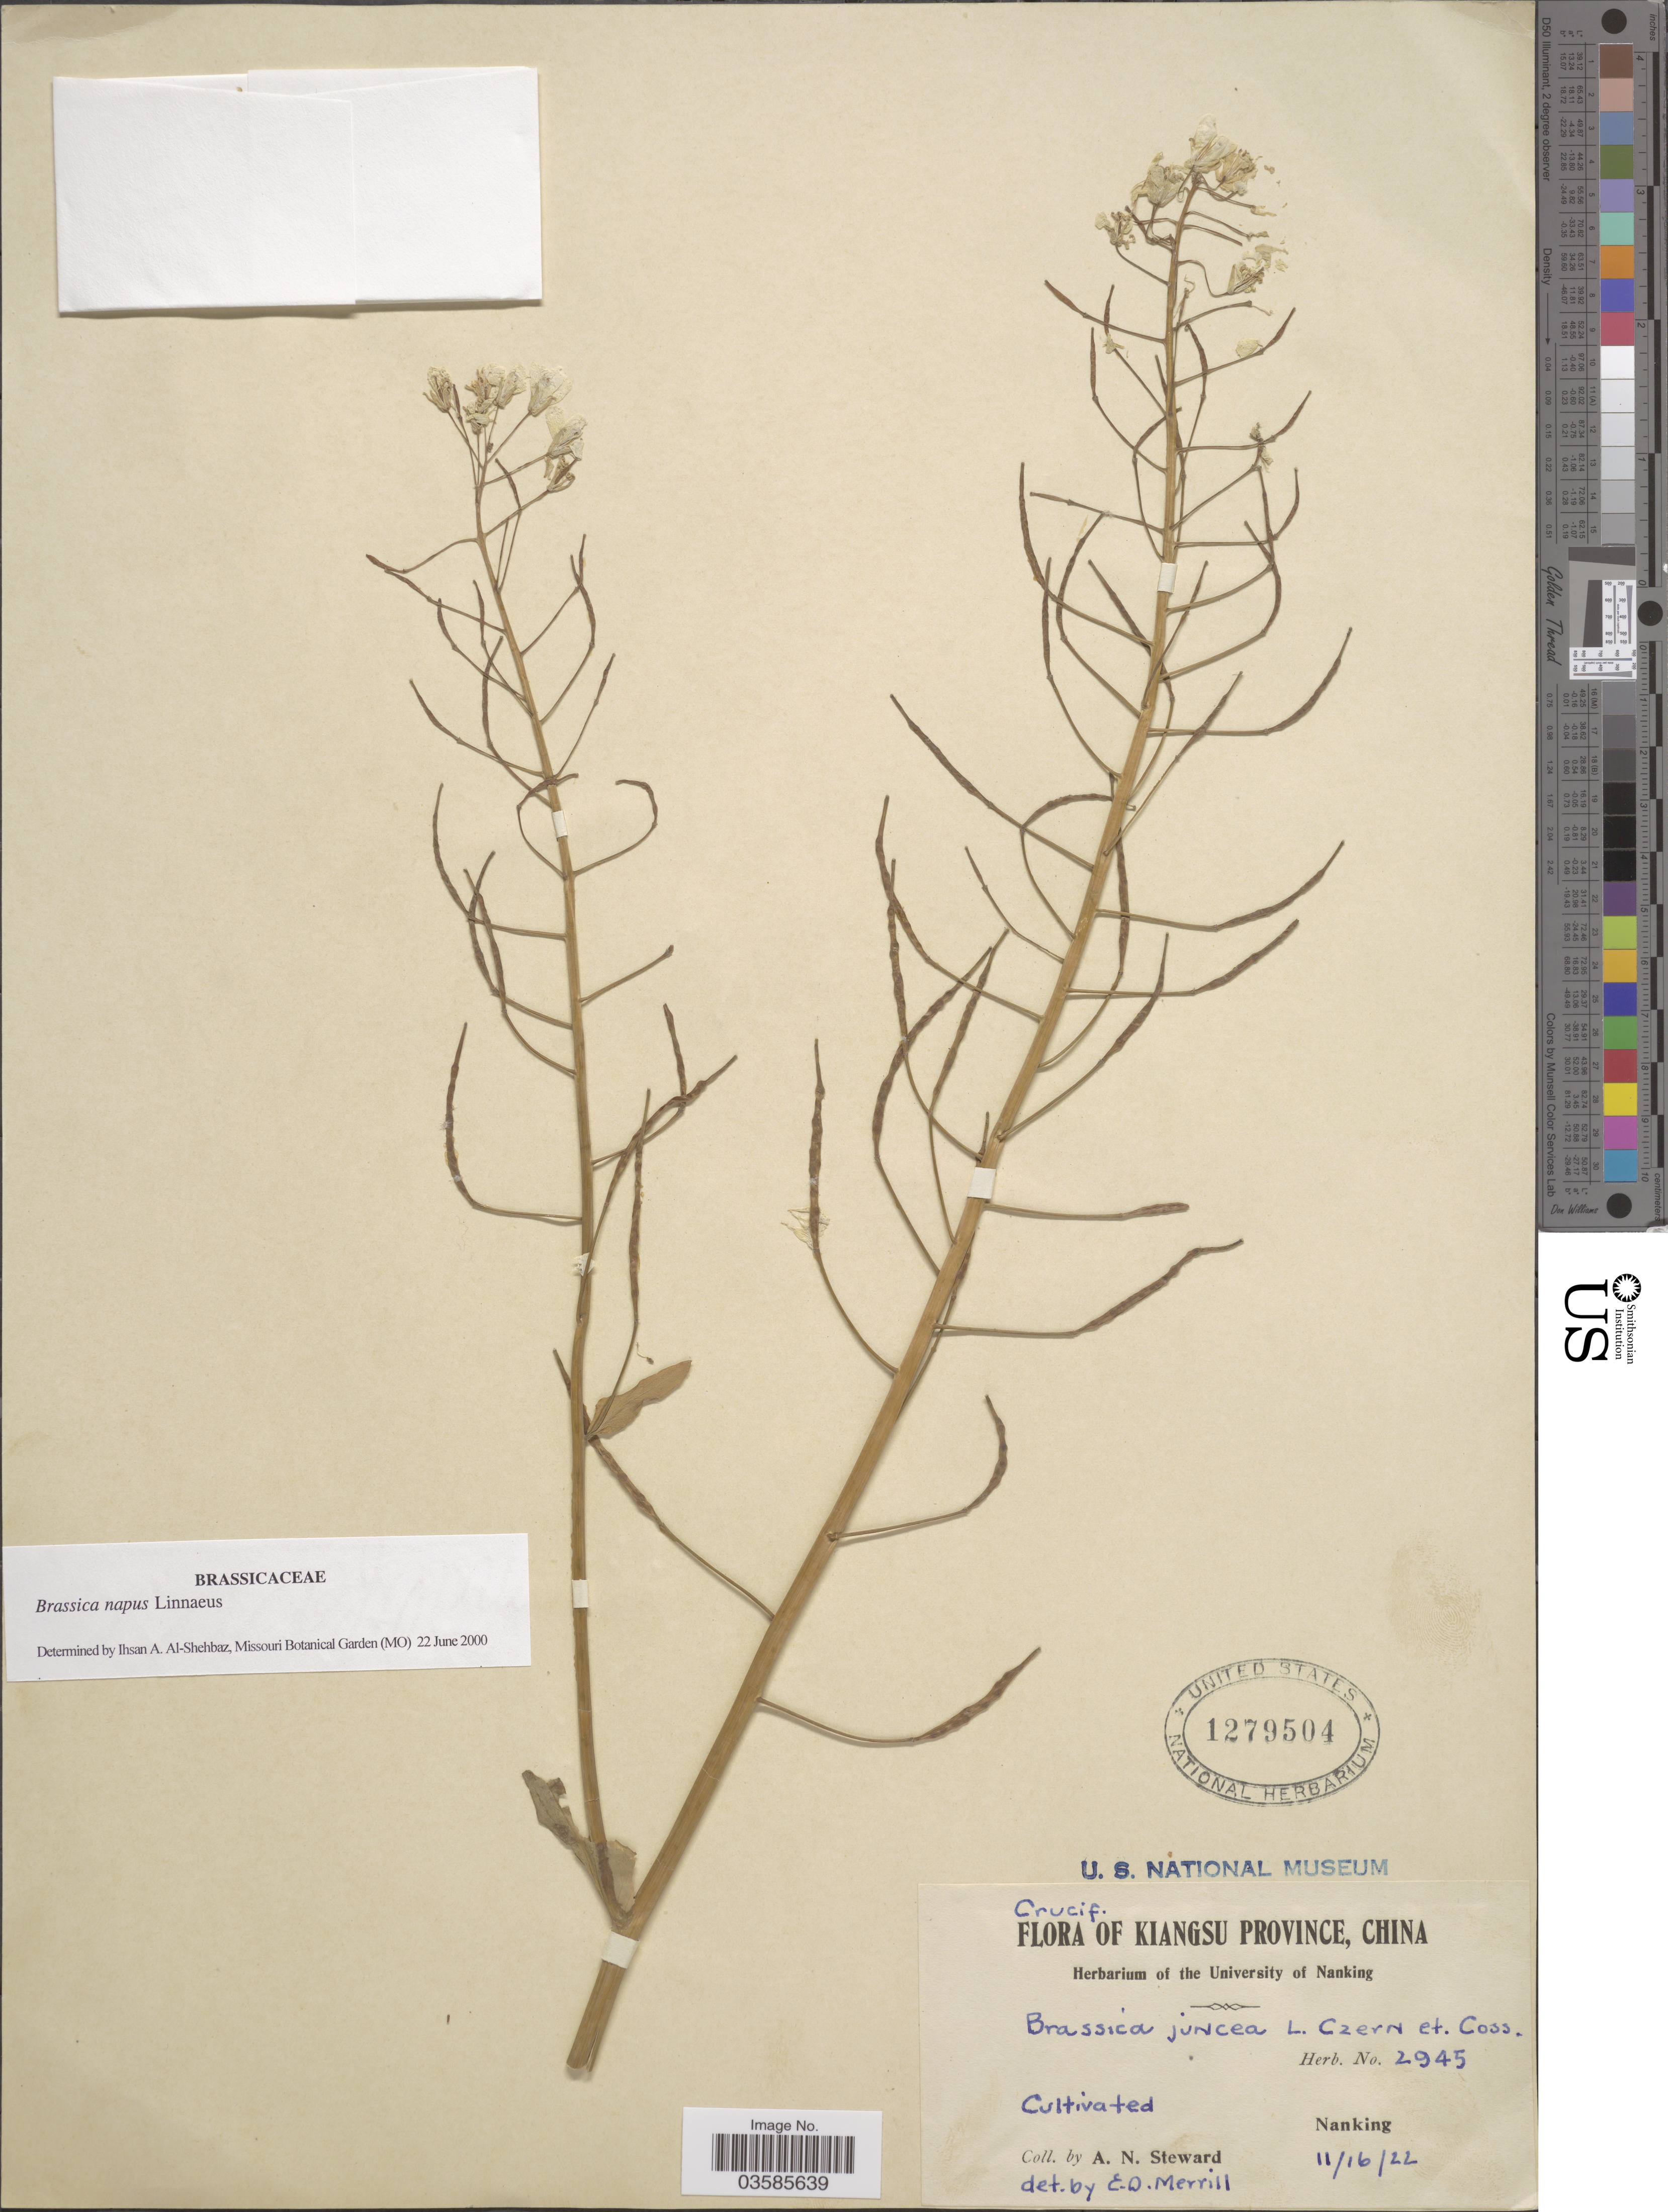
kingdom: Plantae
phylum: Tracheophyta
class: Magnoliopsida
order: Brassicales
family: Brassicaceae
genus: Brassica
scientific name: Brassica napus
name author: L.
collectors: A. N. Steward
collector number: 2945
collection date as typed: Transcribed d/m/y: 16/2/22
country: China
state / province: Jiangsu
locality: Kiangsu Province, Nanking.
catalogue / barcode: US 1279504